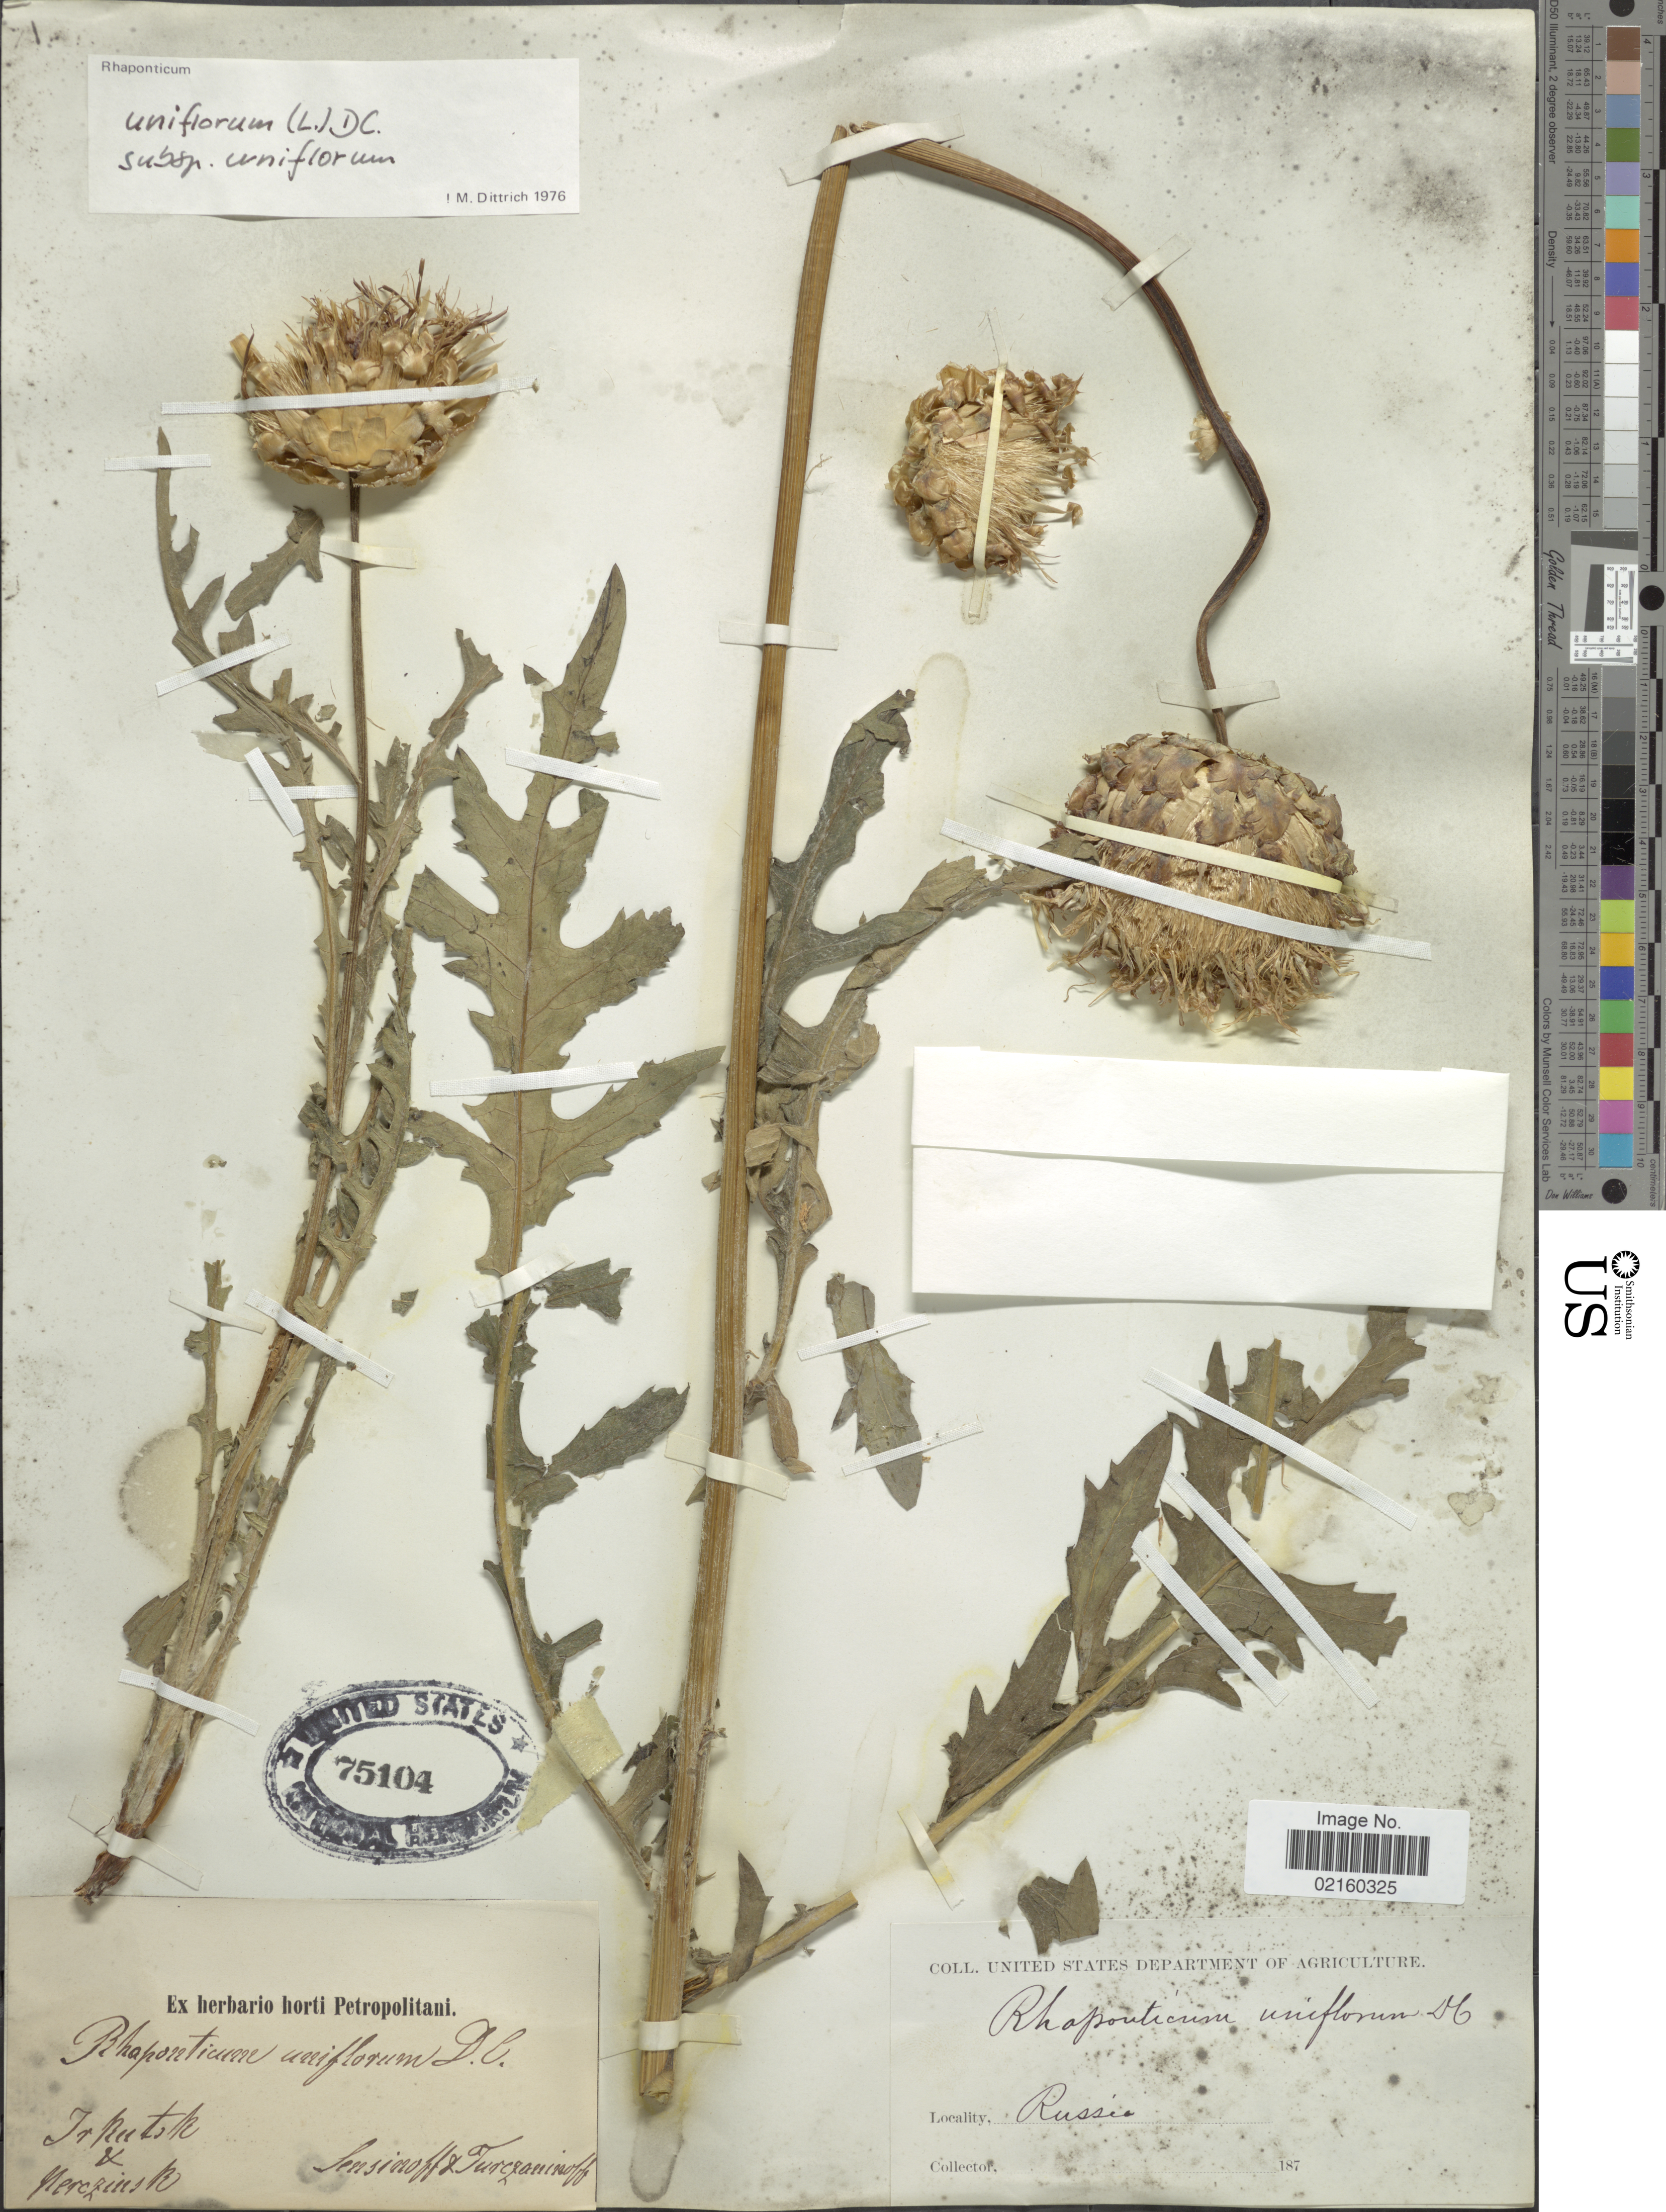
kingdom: Plantae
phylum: Tracheophyta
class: Magnoliopsida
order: Asterales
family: Asteraceae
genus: Rhaponticum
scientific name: Rhaponticum uniflorum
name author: (L.) DC.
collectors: Sensinoff & N. Turczaninow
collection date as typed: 187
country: Russian Federation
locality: Russia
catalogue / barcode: US 75104